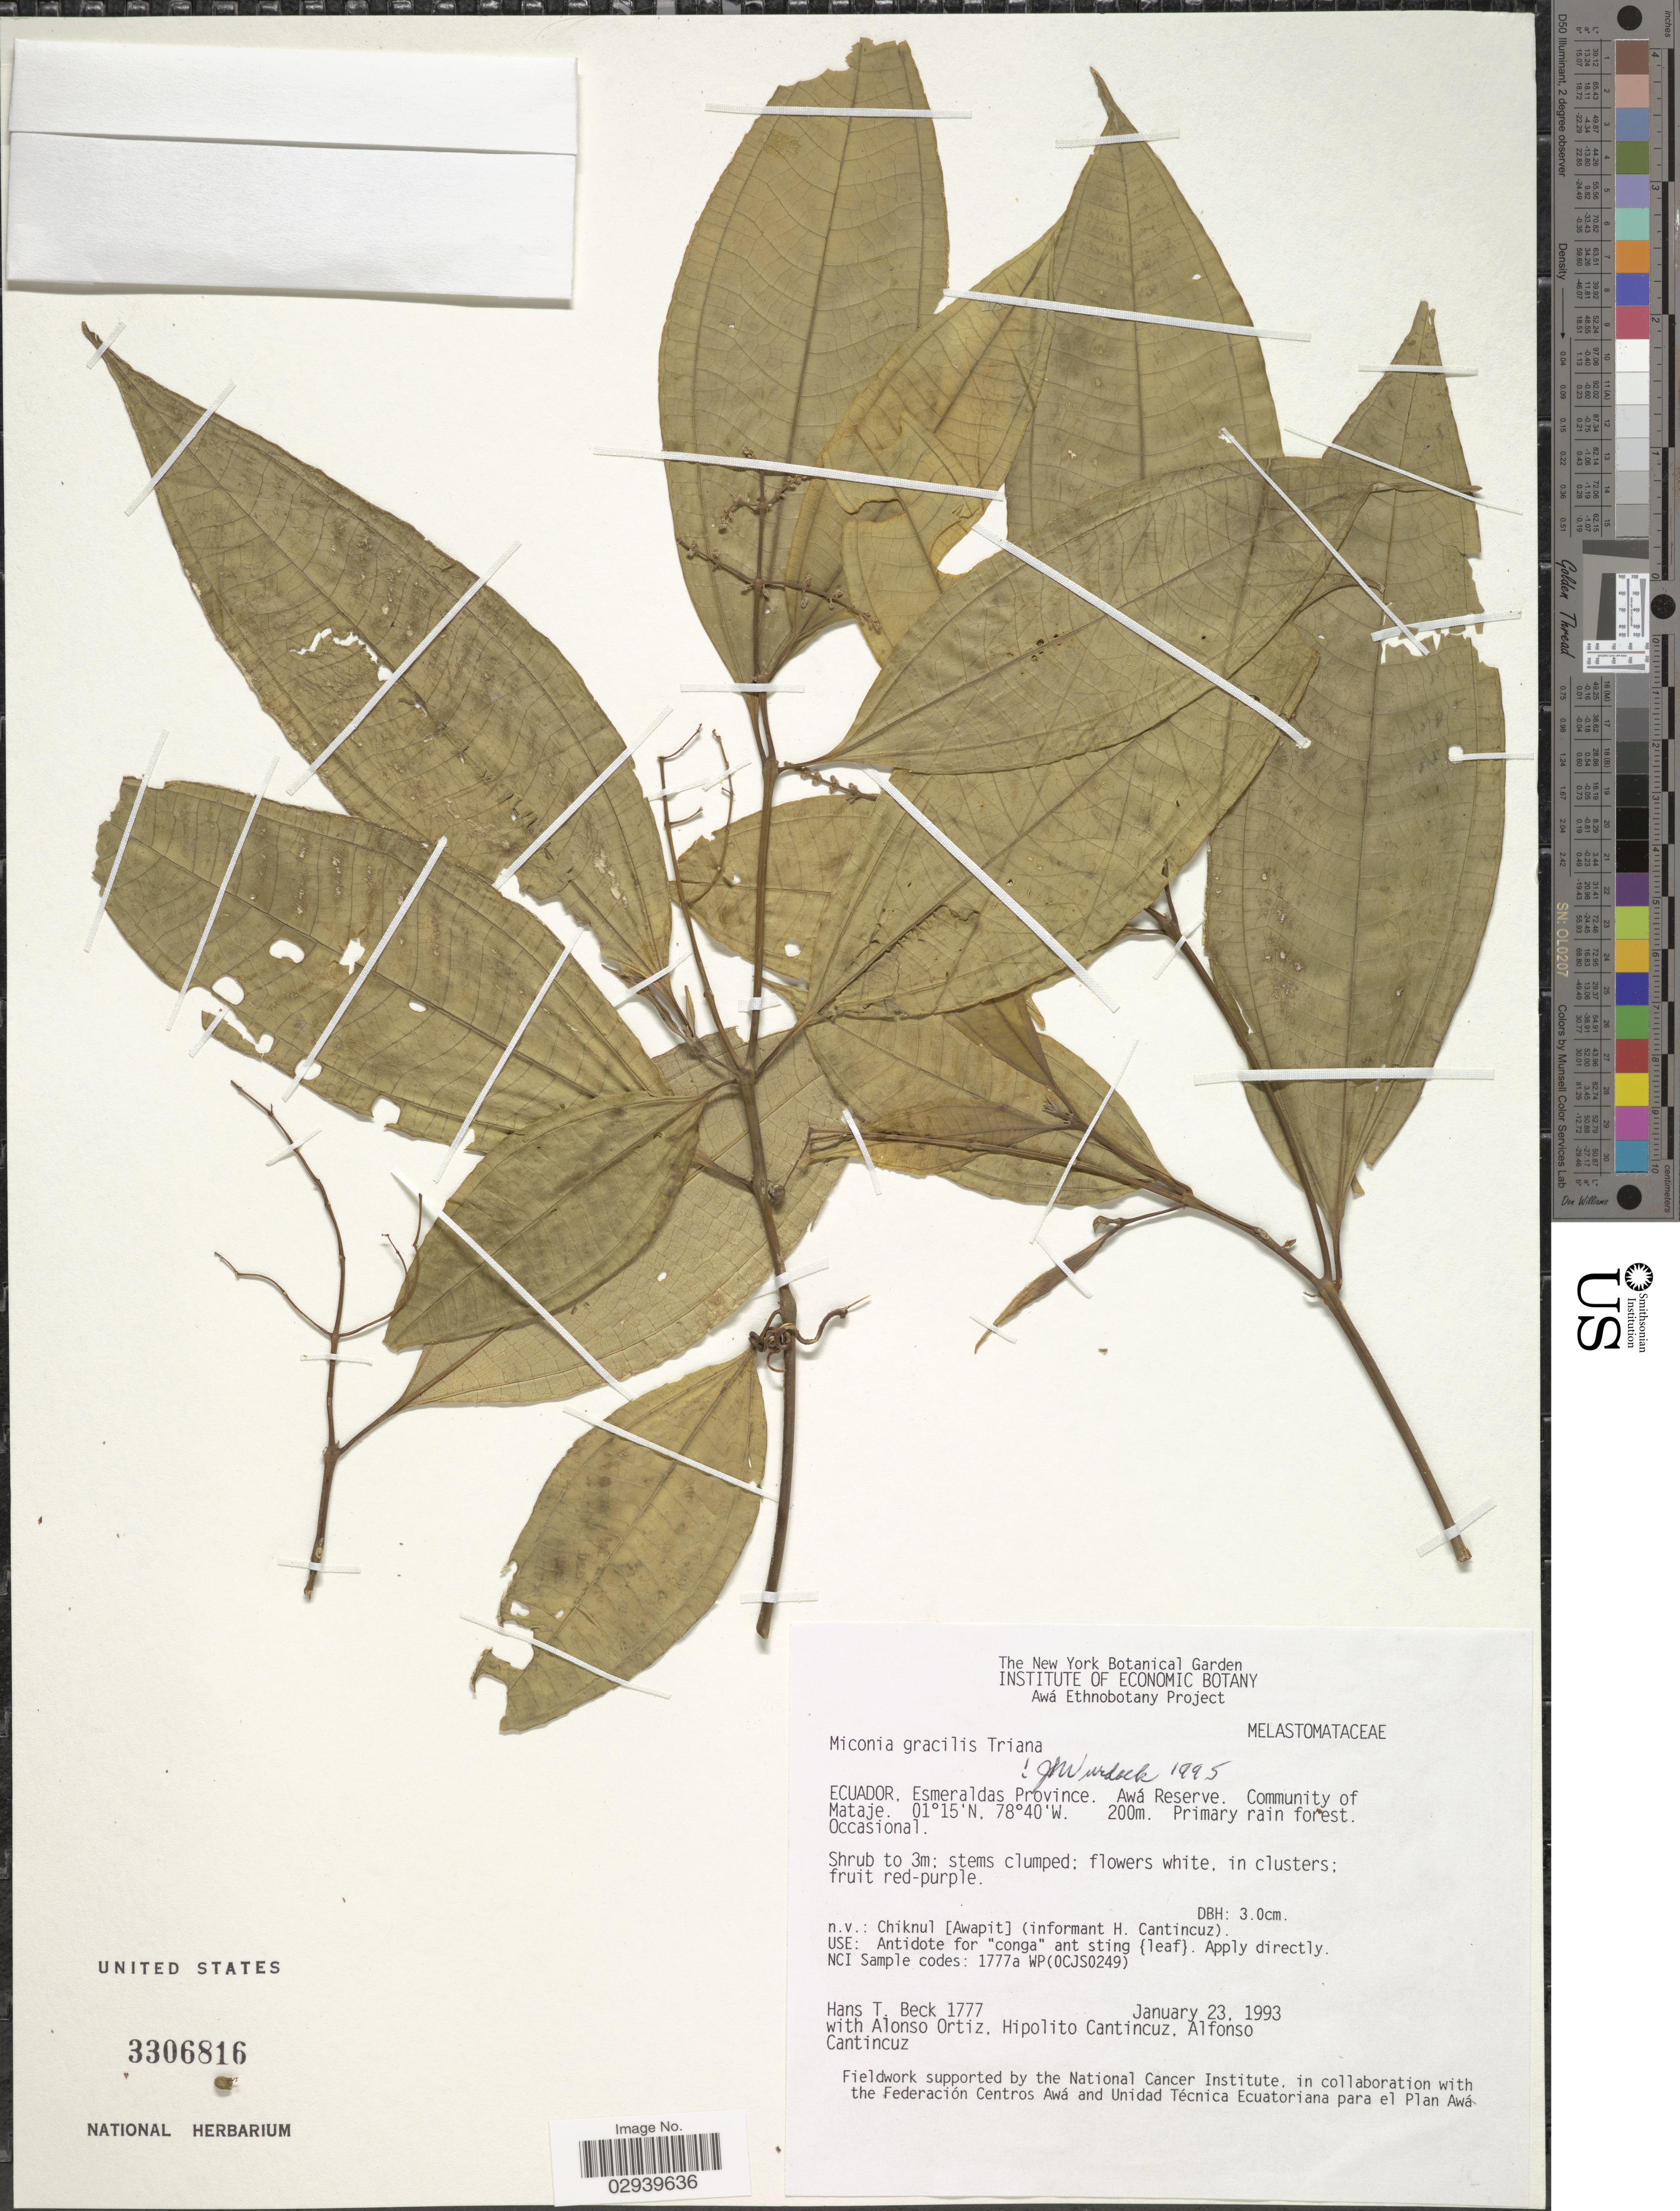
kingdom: Plantae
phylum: Tracheophyta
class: Magnoliopsida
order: Myrtales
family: Melastomataceae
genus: Miconia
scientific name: Miconia gracilis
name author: Triana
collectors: H. T. Beck, A. Ortiz, H. Cantincuz & A. Cantincuz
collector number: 1777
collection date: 1993-01-23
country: Ecuador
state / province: Esmeraldas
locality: Awá Reserve. Community of Mataje.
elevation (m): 200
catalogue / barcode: US 3306816